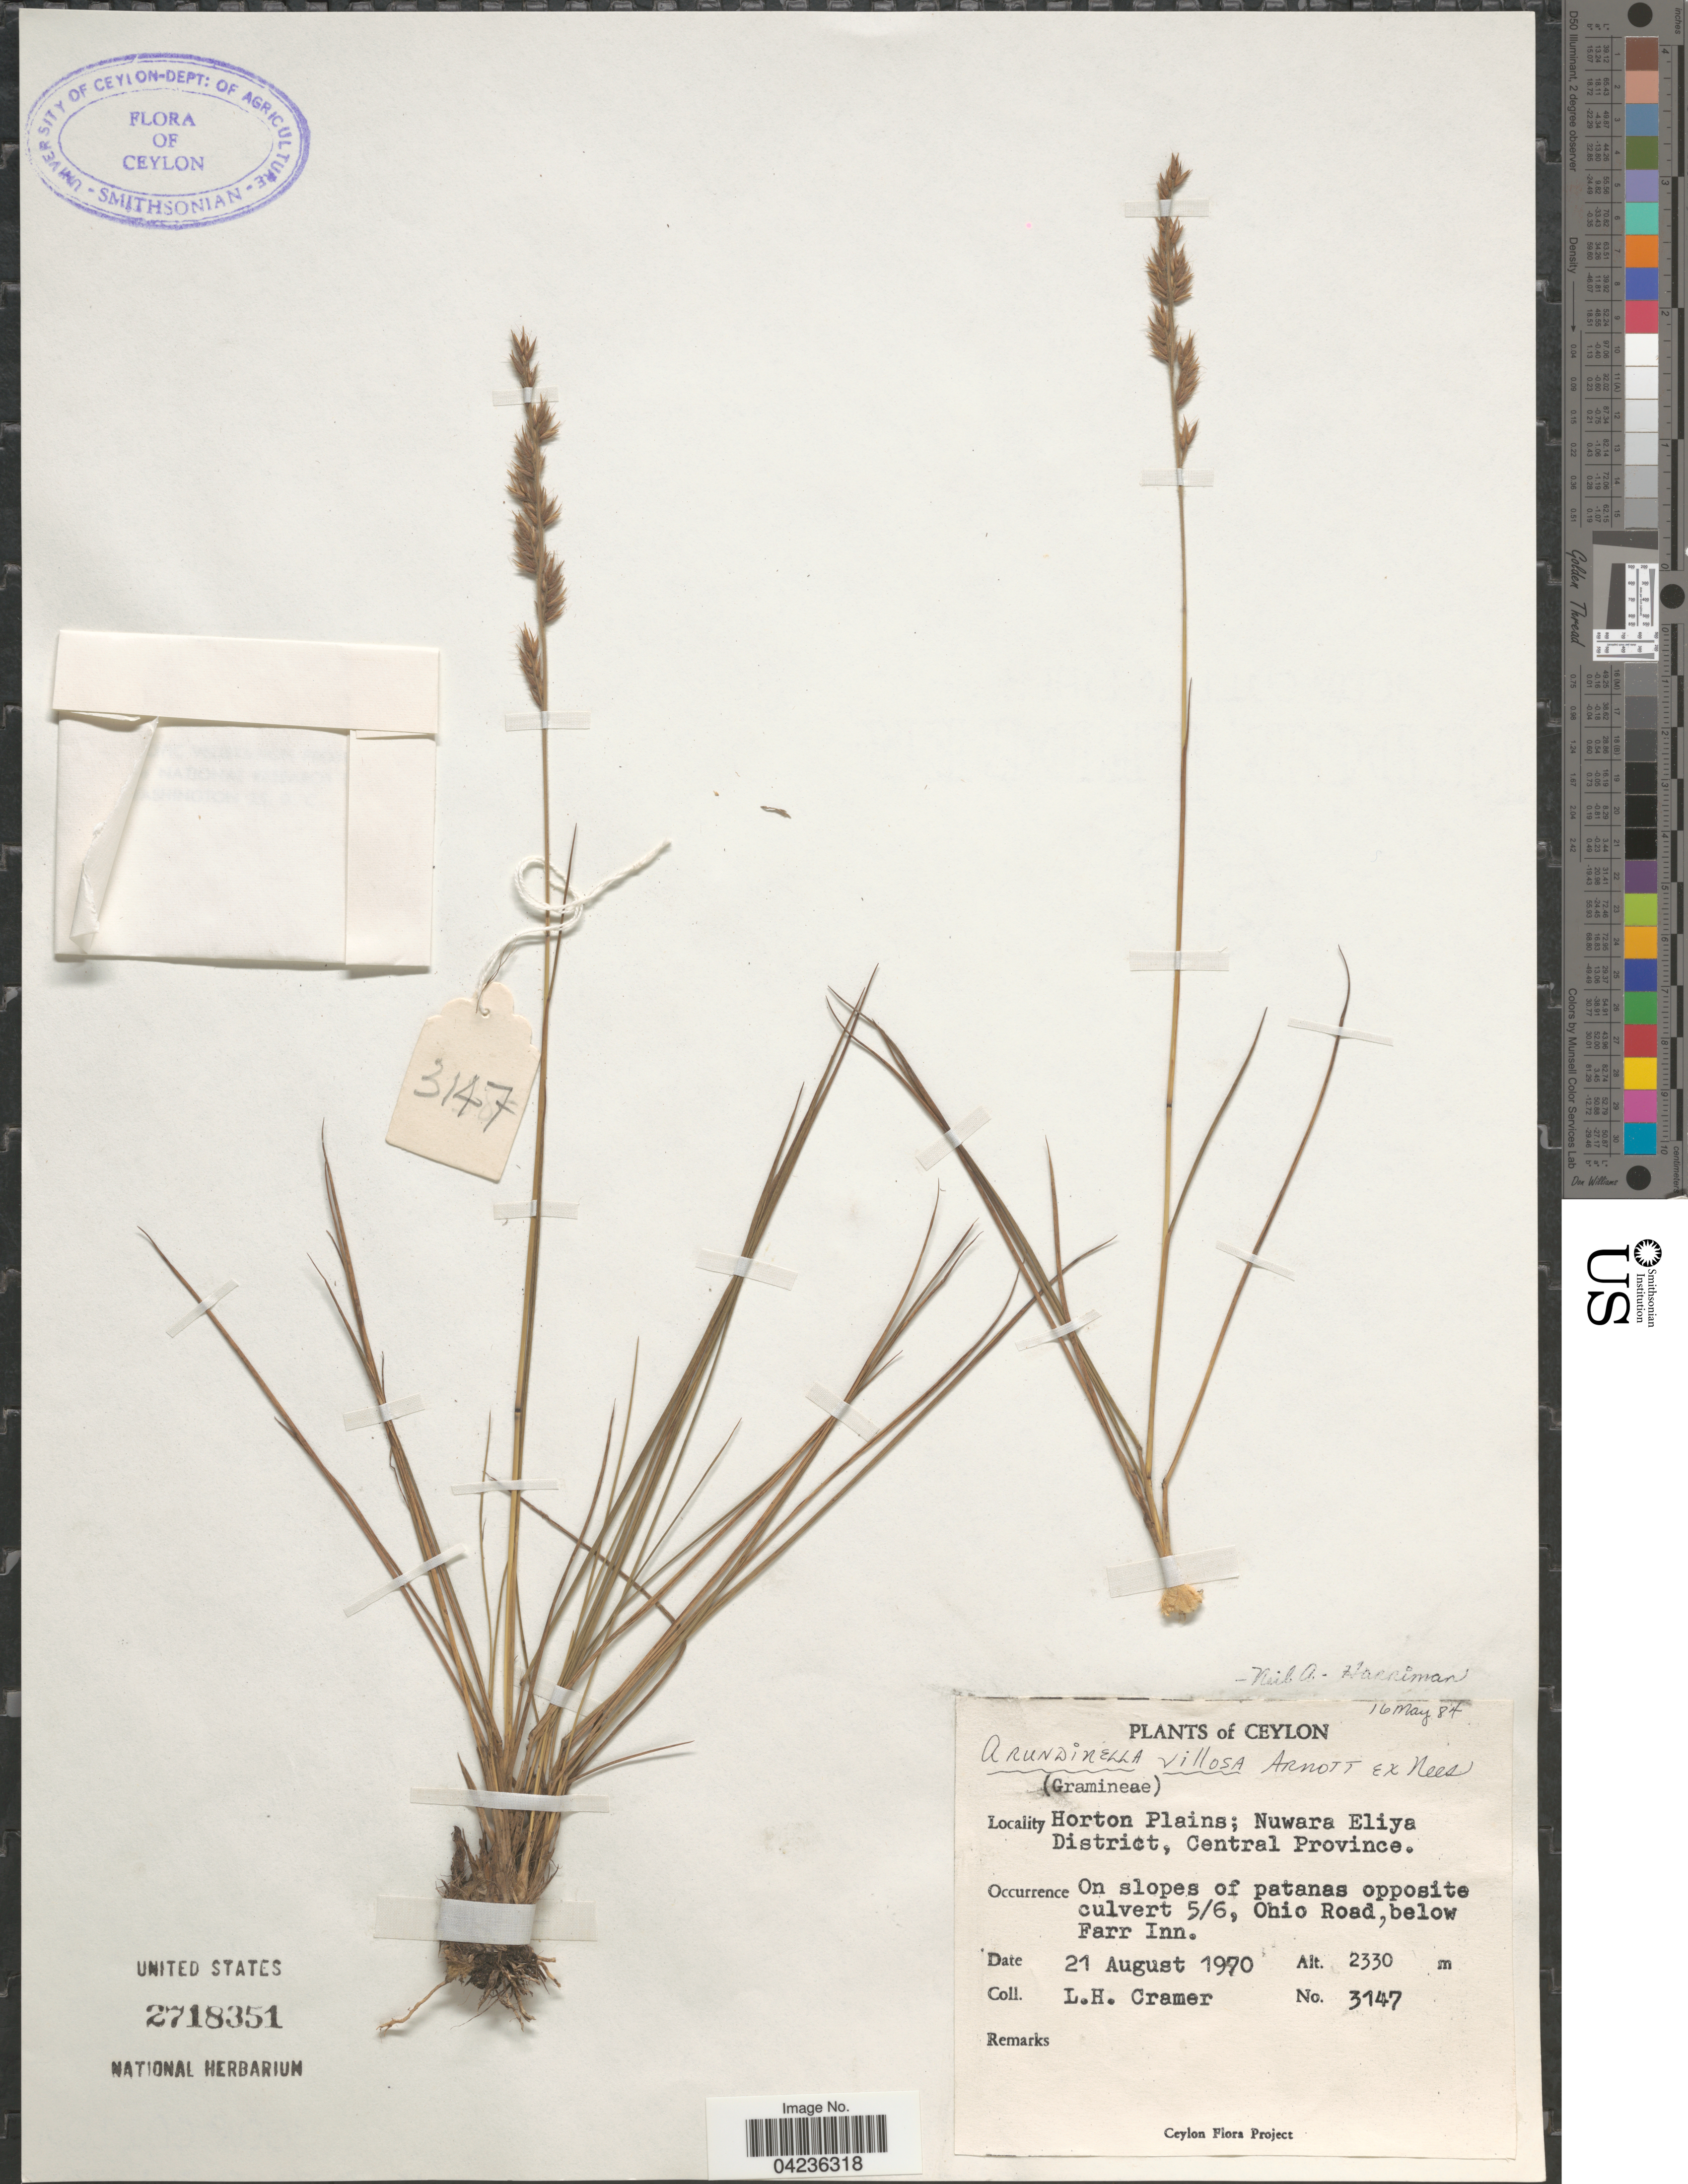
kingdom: Plantae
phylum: Tracheophyta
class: Liliopsida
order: Poales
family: Poaceae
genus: Arundinella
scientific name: Arundinella villosa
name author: Arn. ex Steud.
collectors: L. H. Cramer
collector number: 3147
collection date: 1970-08-21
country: Sri Lanka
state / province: Central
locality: Ceylon. Horton Plains; Nuwara Eliya District. On slopes of patanas opposite culvert 5/6, Ohio Road, below Farr Inn.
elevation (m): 2330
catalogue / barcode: US 2718351